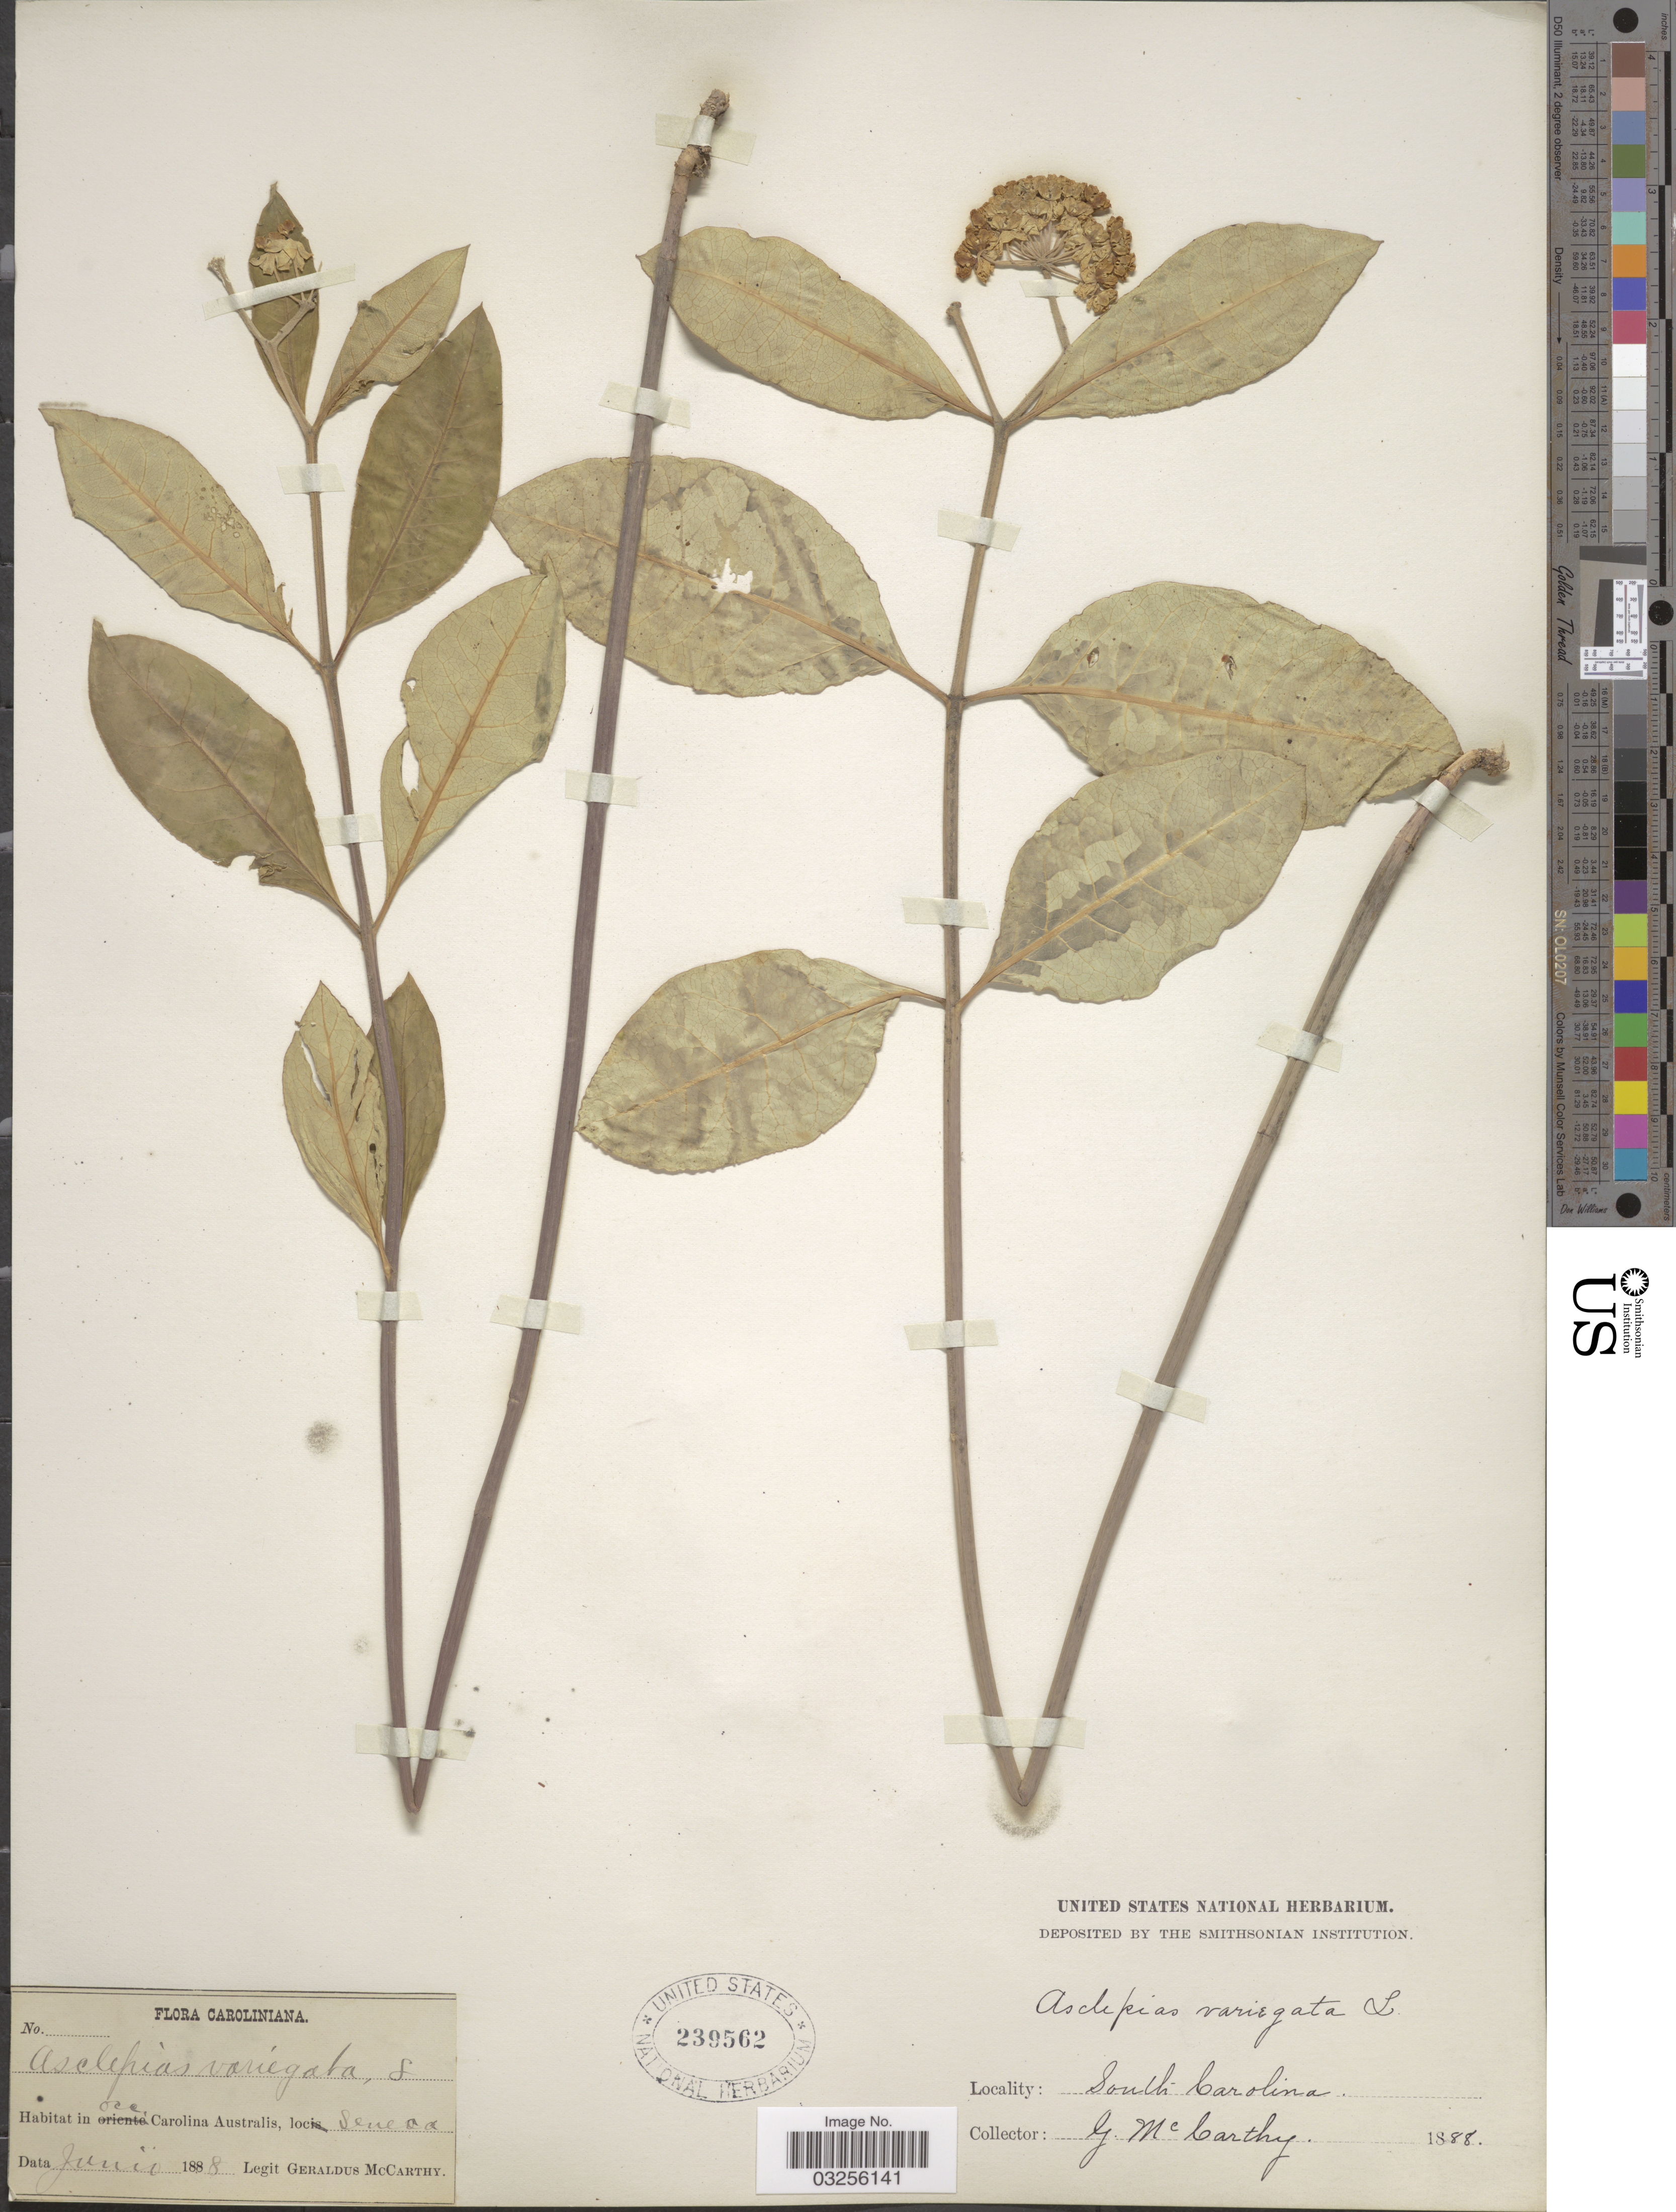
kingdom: Plantae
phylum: Tracheophyta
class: Magnoliopsida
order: Gentianales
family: Apocynaceae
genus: Asclepias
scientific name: Asclepias variegata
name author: L.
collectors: M. McCarthy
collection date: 1888-06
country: United States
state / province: South Carolina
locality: In occ. Carolina Australis, loc Seneca.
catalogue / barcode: US 239562